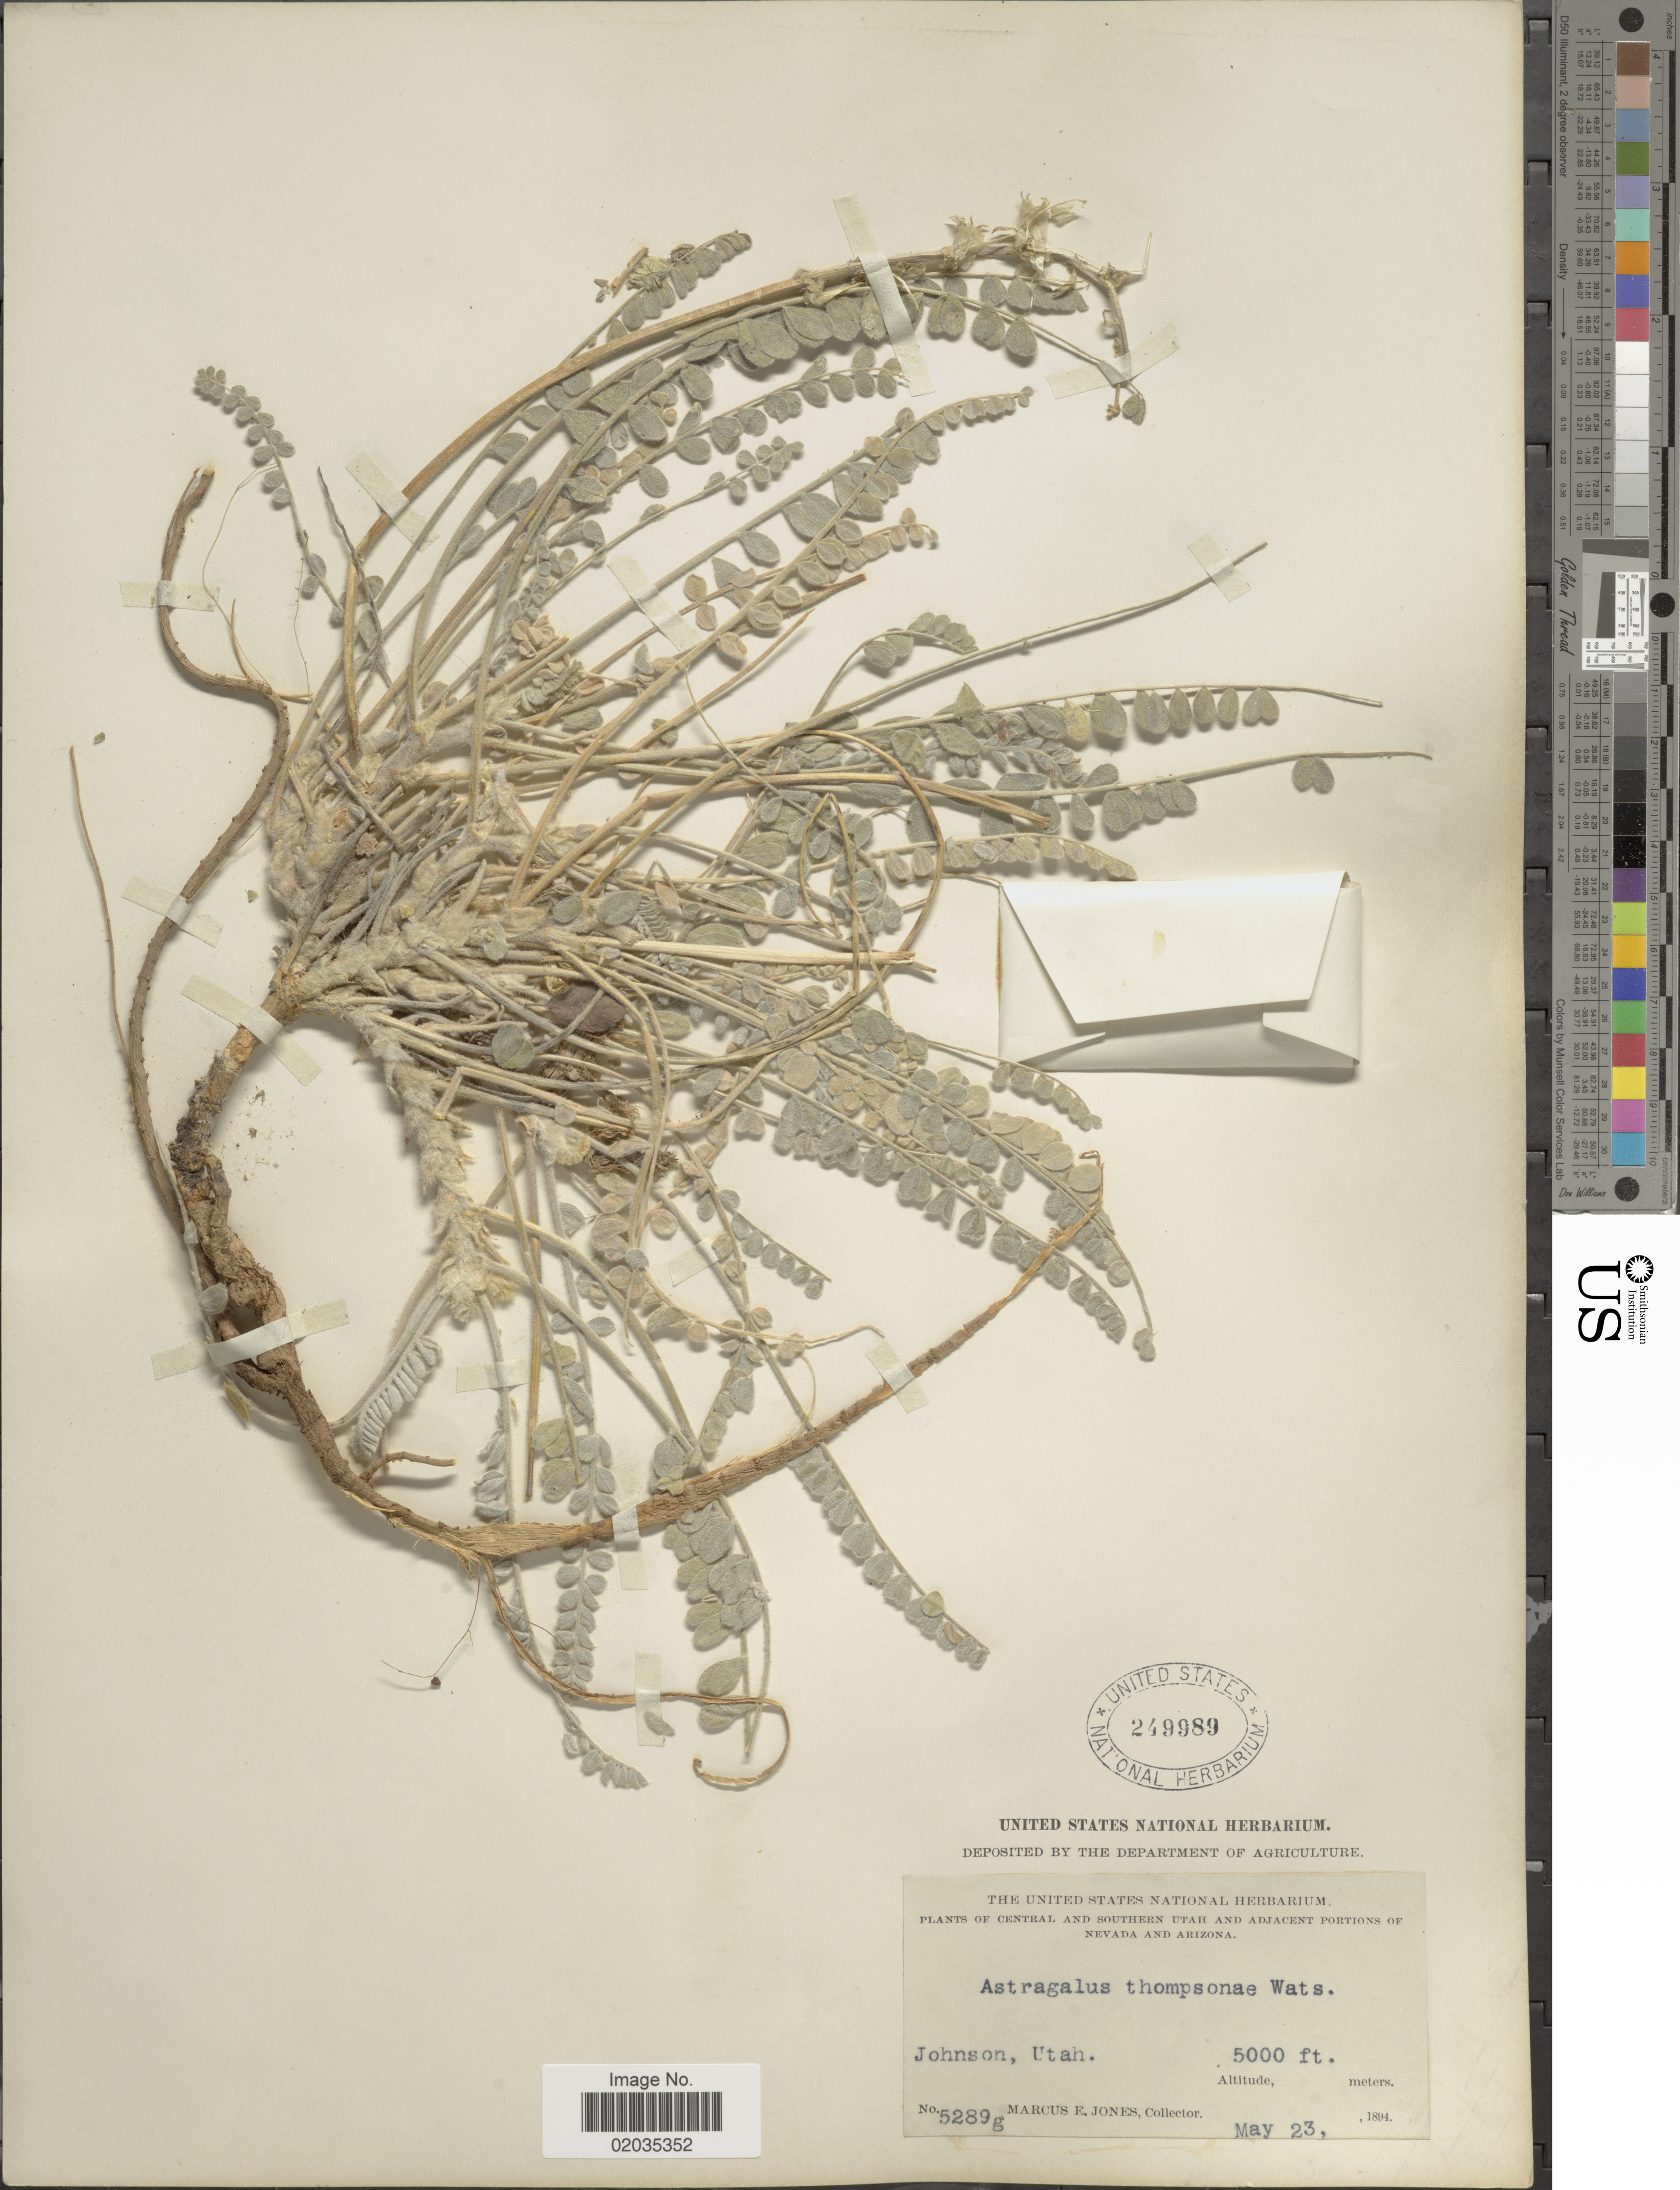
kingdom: Plantae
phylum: Tracheophyta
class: Magnoliopsida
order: Fabales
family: Fabaceae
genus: Astragalus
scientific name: Astragalus thompsonae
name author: S. Watson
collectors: M. E. Jones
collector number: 5289g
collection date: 1894-05-23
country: United States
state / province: Utah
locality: Central and southern Utah. Johnson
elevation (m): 1524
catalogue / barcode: US 249989